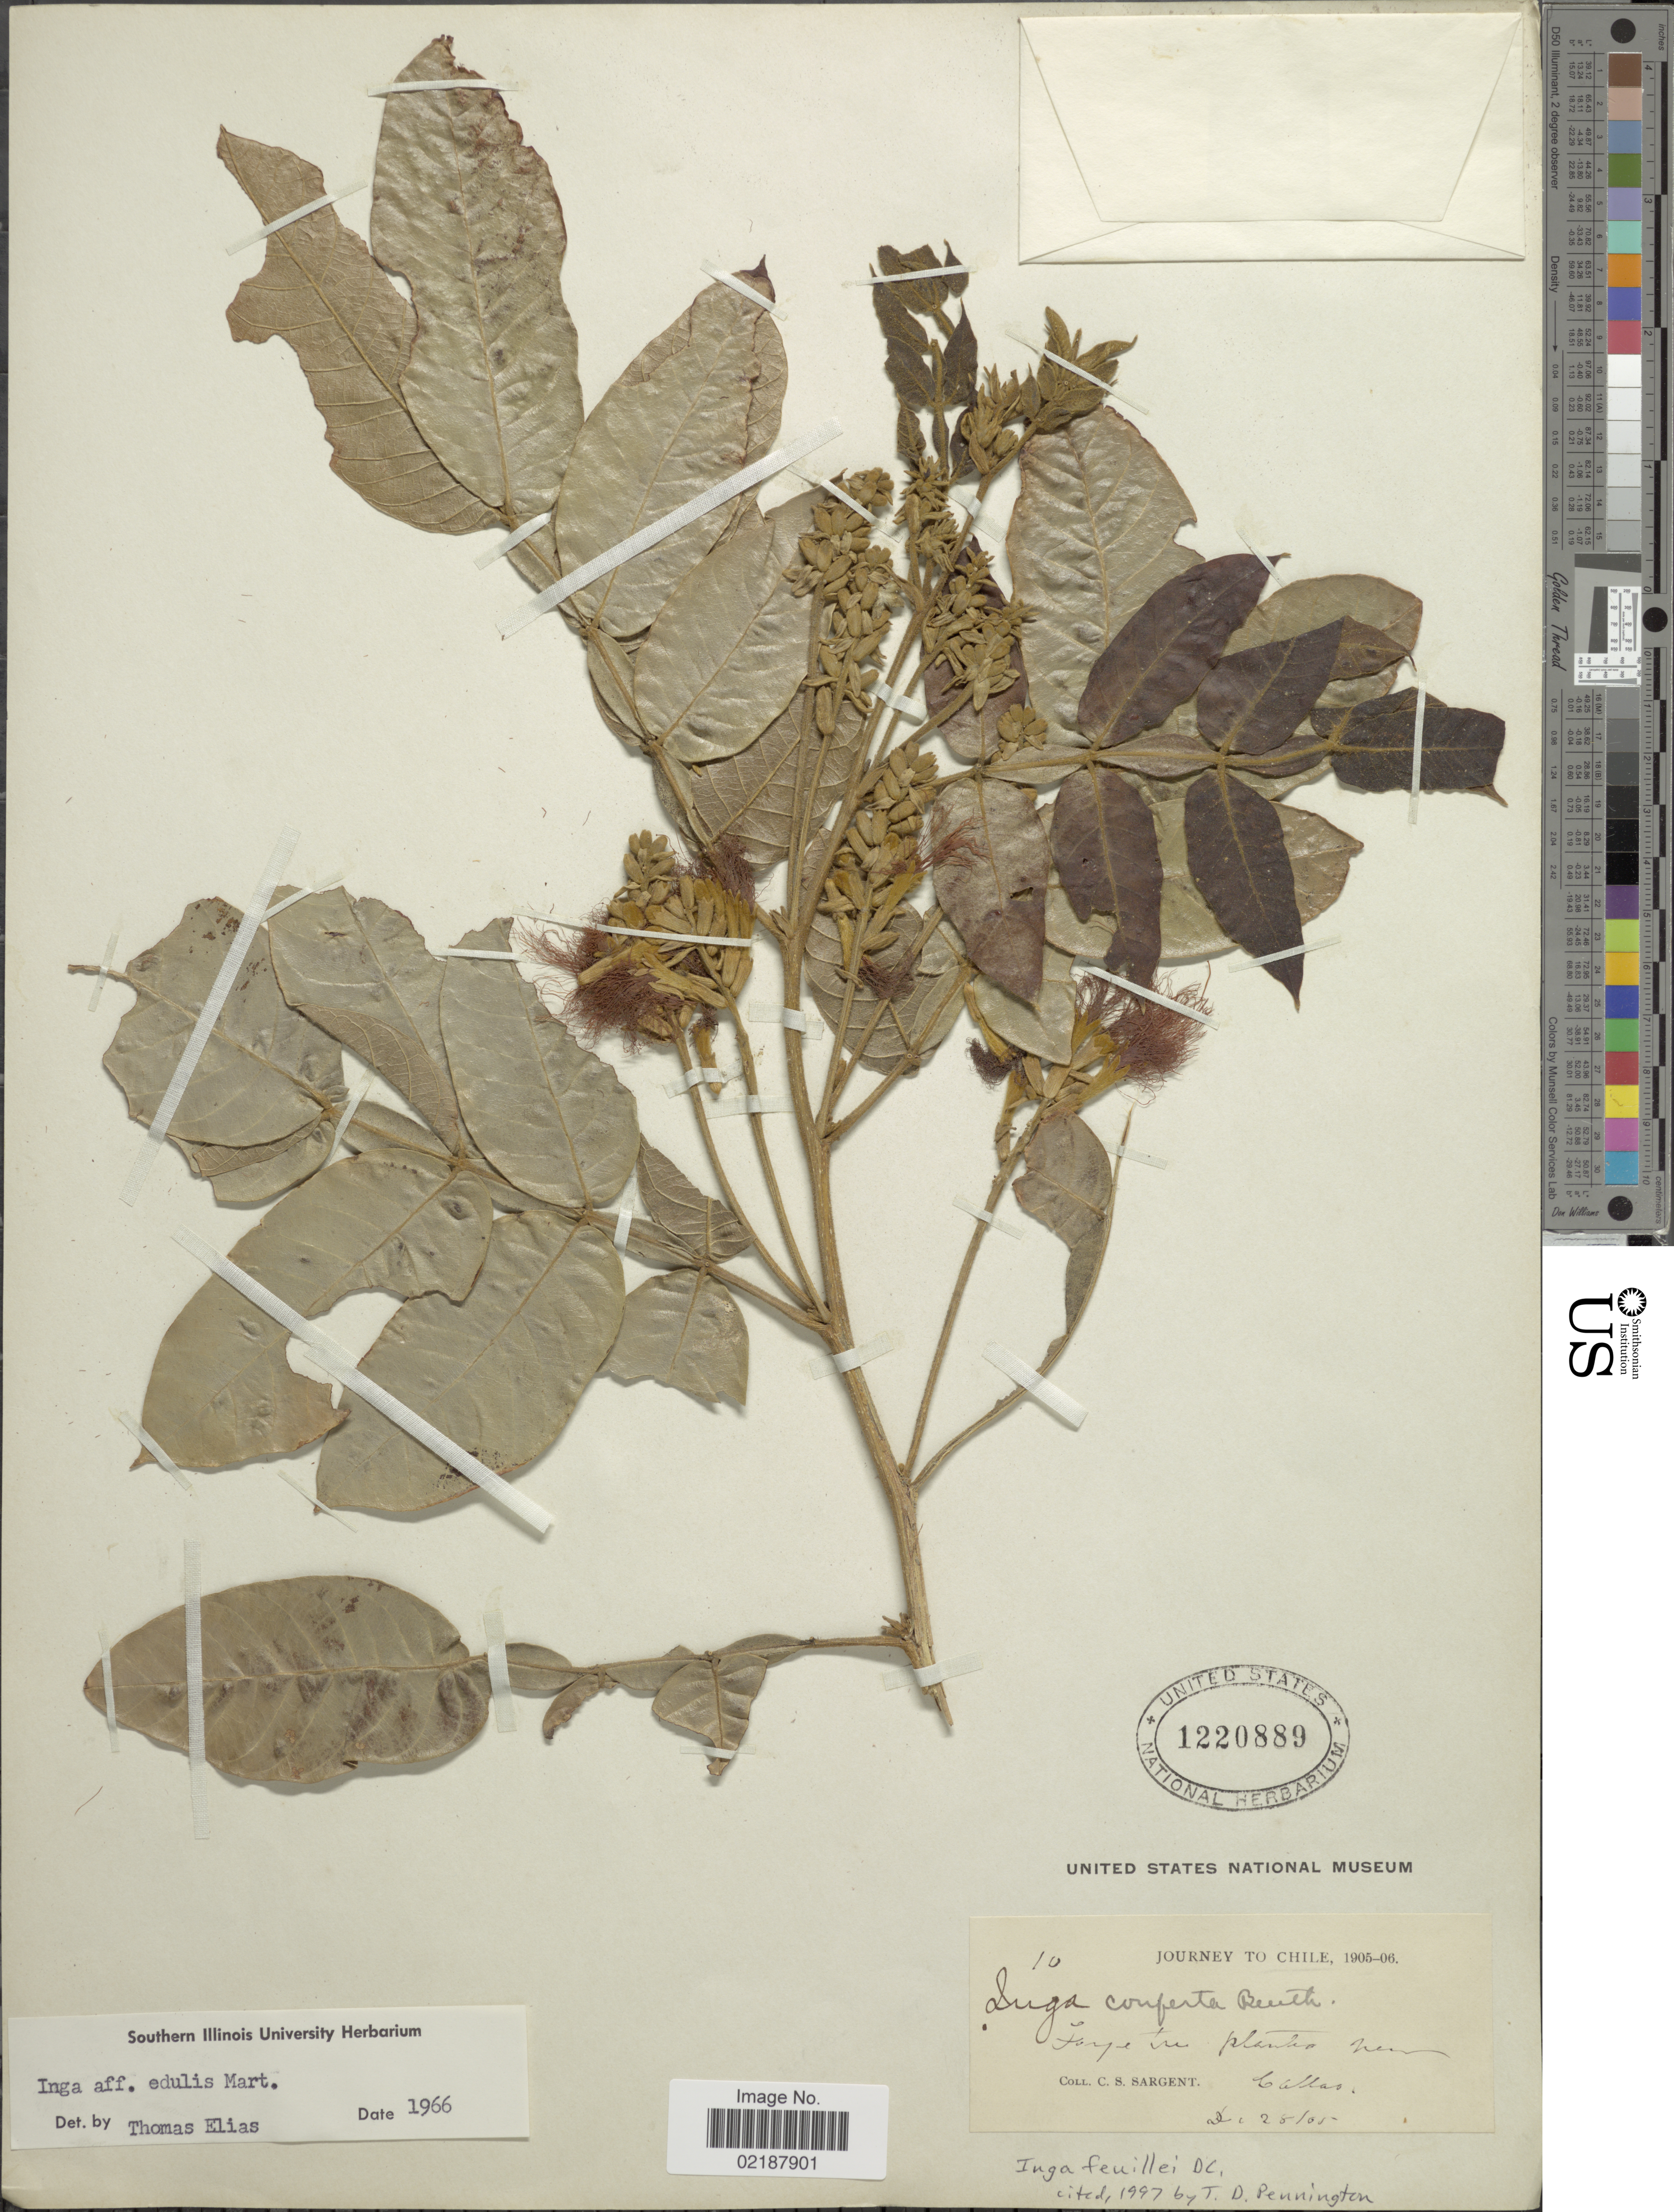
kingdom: Plantae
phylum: Tracheophyta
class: Magnoliopsida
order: Fabales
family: Fabaceae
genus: Inga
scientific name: Inga feuillei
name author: DC.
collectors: C. S. Sargent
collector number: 10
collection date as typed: Transcribed d/m/y: 25/12/05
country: Chile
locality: Journey to Chile, Forte tu plantas near Dallas [interpreted]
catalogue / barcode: US 1220889